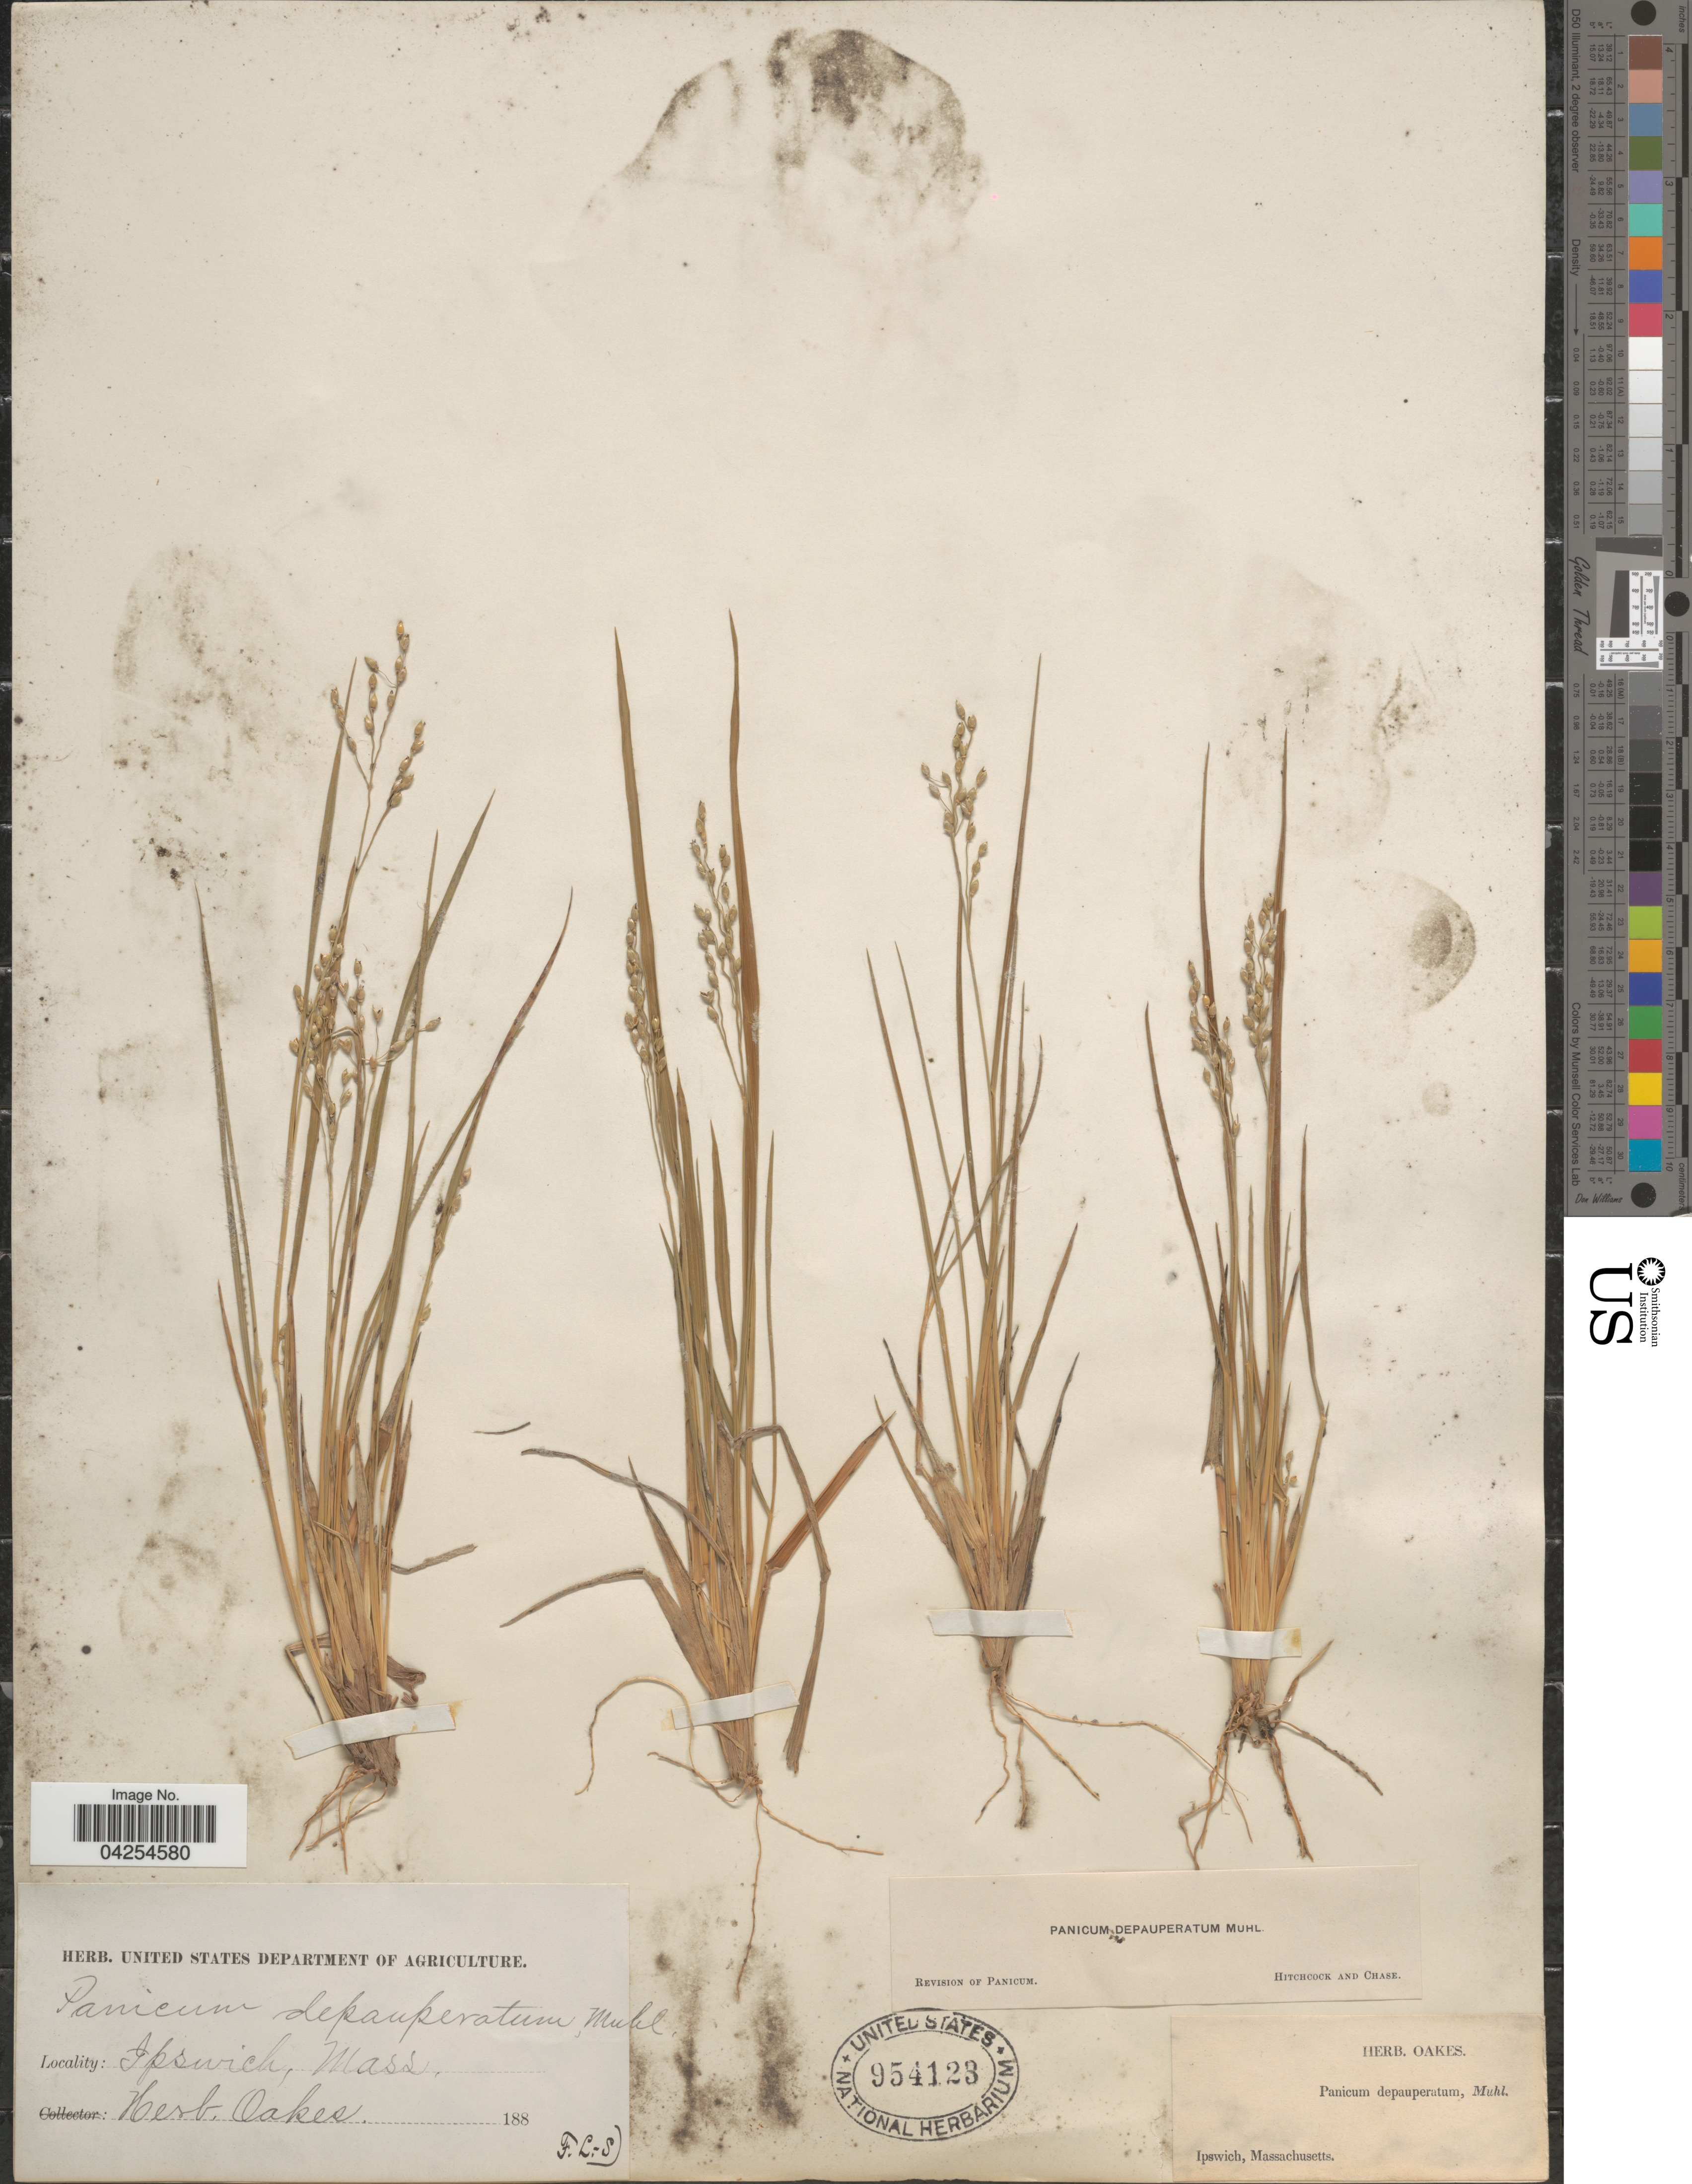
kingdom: Plantae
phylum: Tracheophyta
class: Liliopsida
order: Poales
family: Poaceae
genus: Dichanthelium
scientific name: Dichanthelium depauperatum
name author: (Muhl.) Gould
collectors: ex herb. Oakes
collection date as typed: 188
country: United States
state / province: Massachusetts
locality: Ipswich.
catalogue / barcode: US 954123